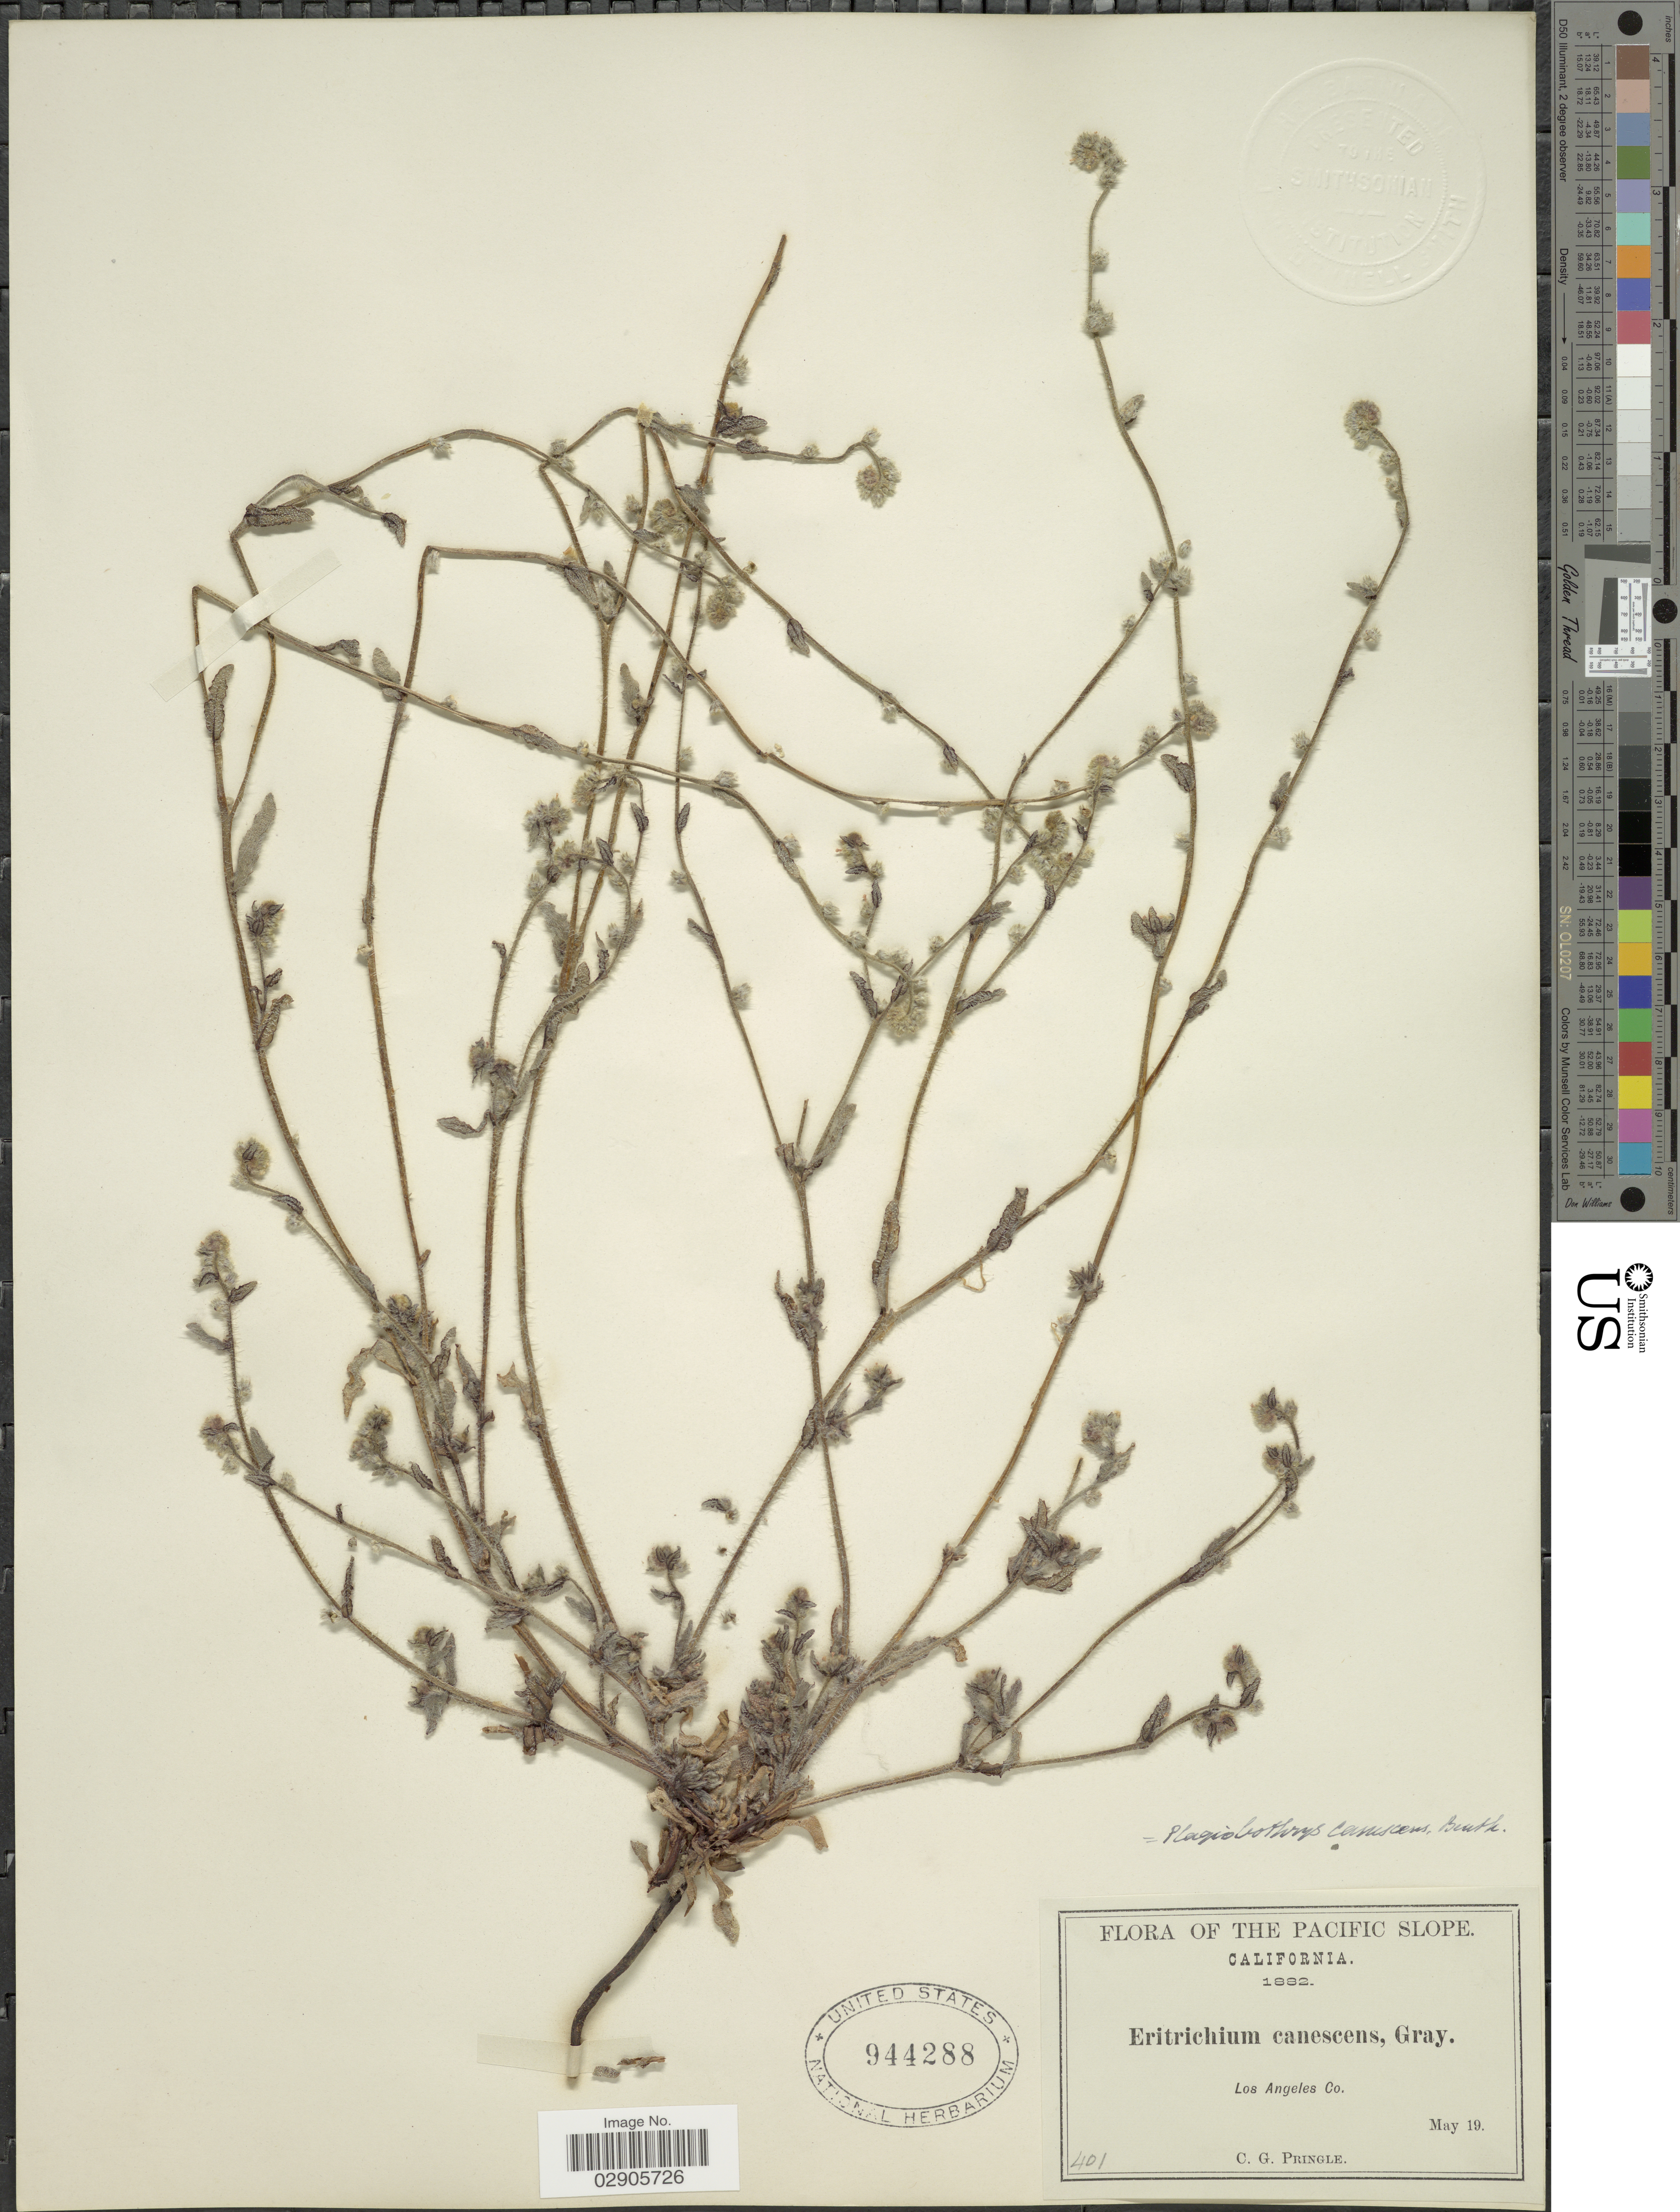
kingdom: Plantae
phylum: Tracheophyta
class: Magnoliopsida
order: Boraginales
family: Boraginaceae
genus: Plagiobothrys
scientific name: Plagiobothrys canescens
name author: Benth.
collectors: C. G. Pringle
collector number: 401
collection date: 1882-05-19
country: United States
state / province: California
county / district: Los Angeles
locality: The Pacific Slope. Los Angeles Co.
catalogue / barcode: US 944288